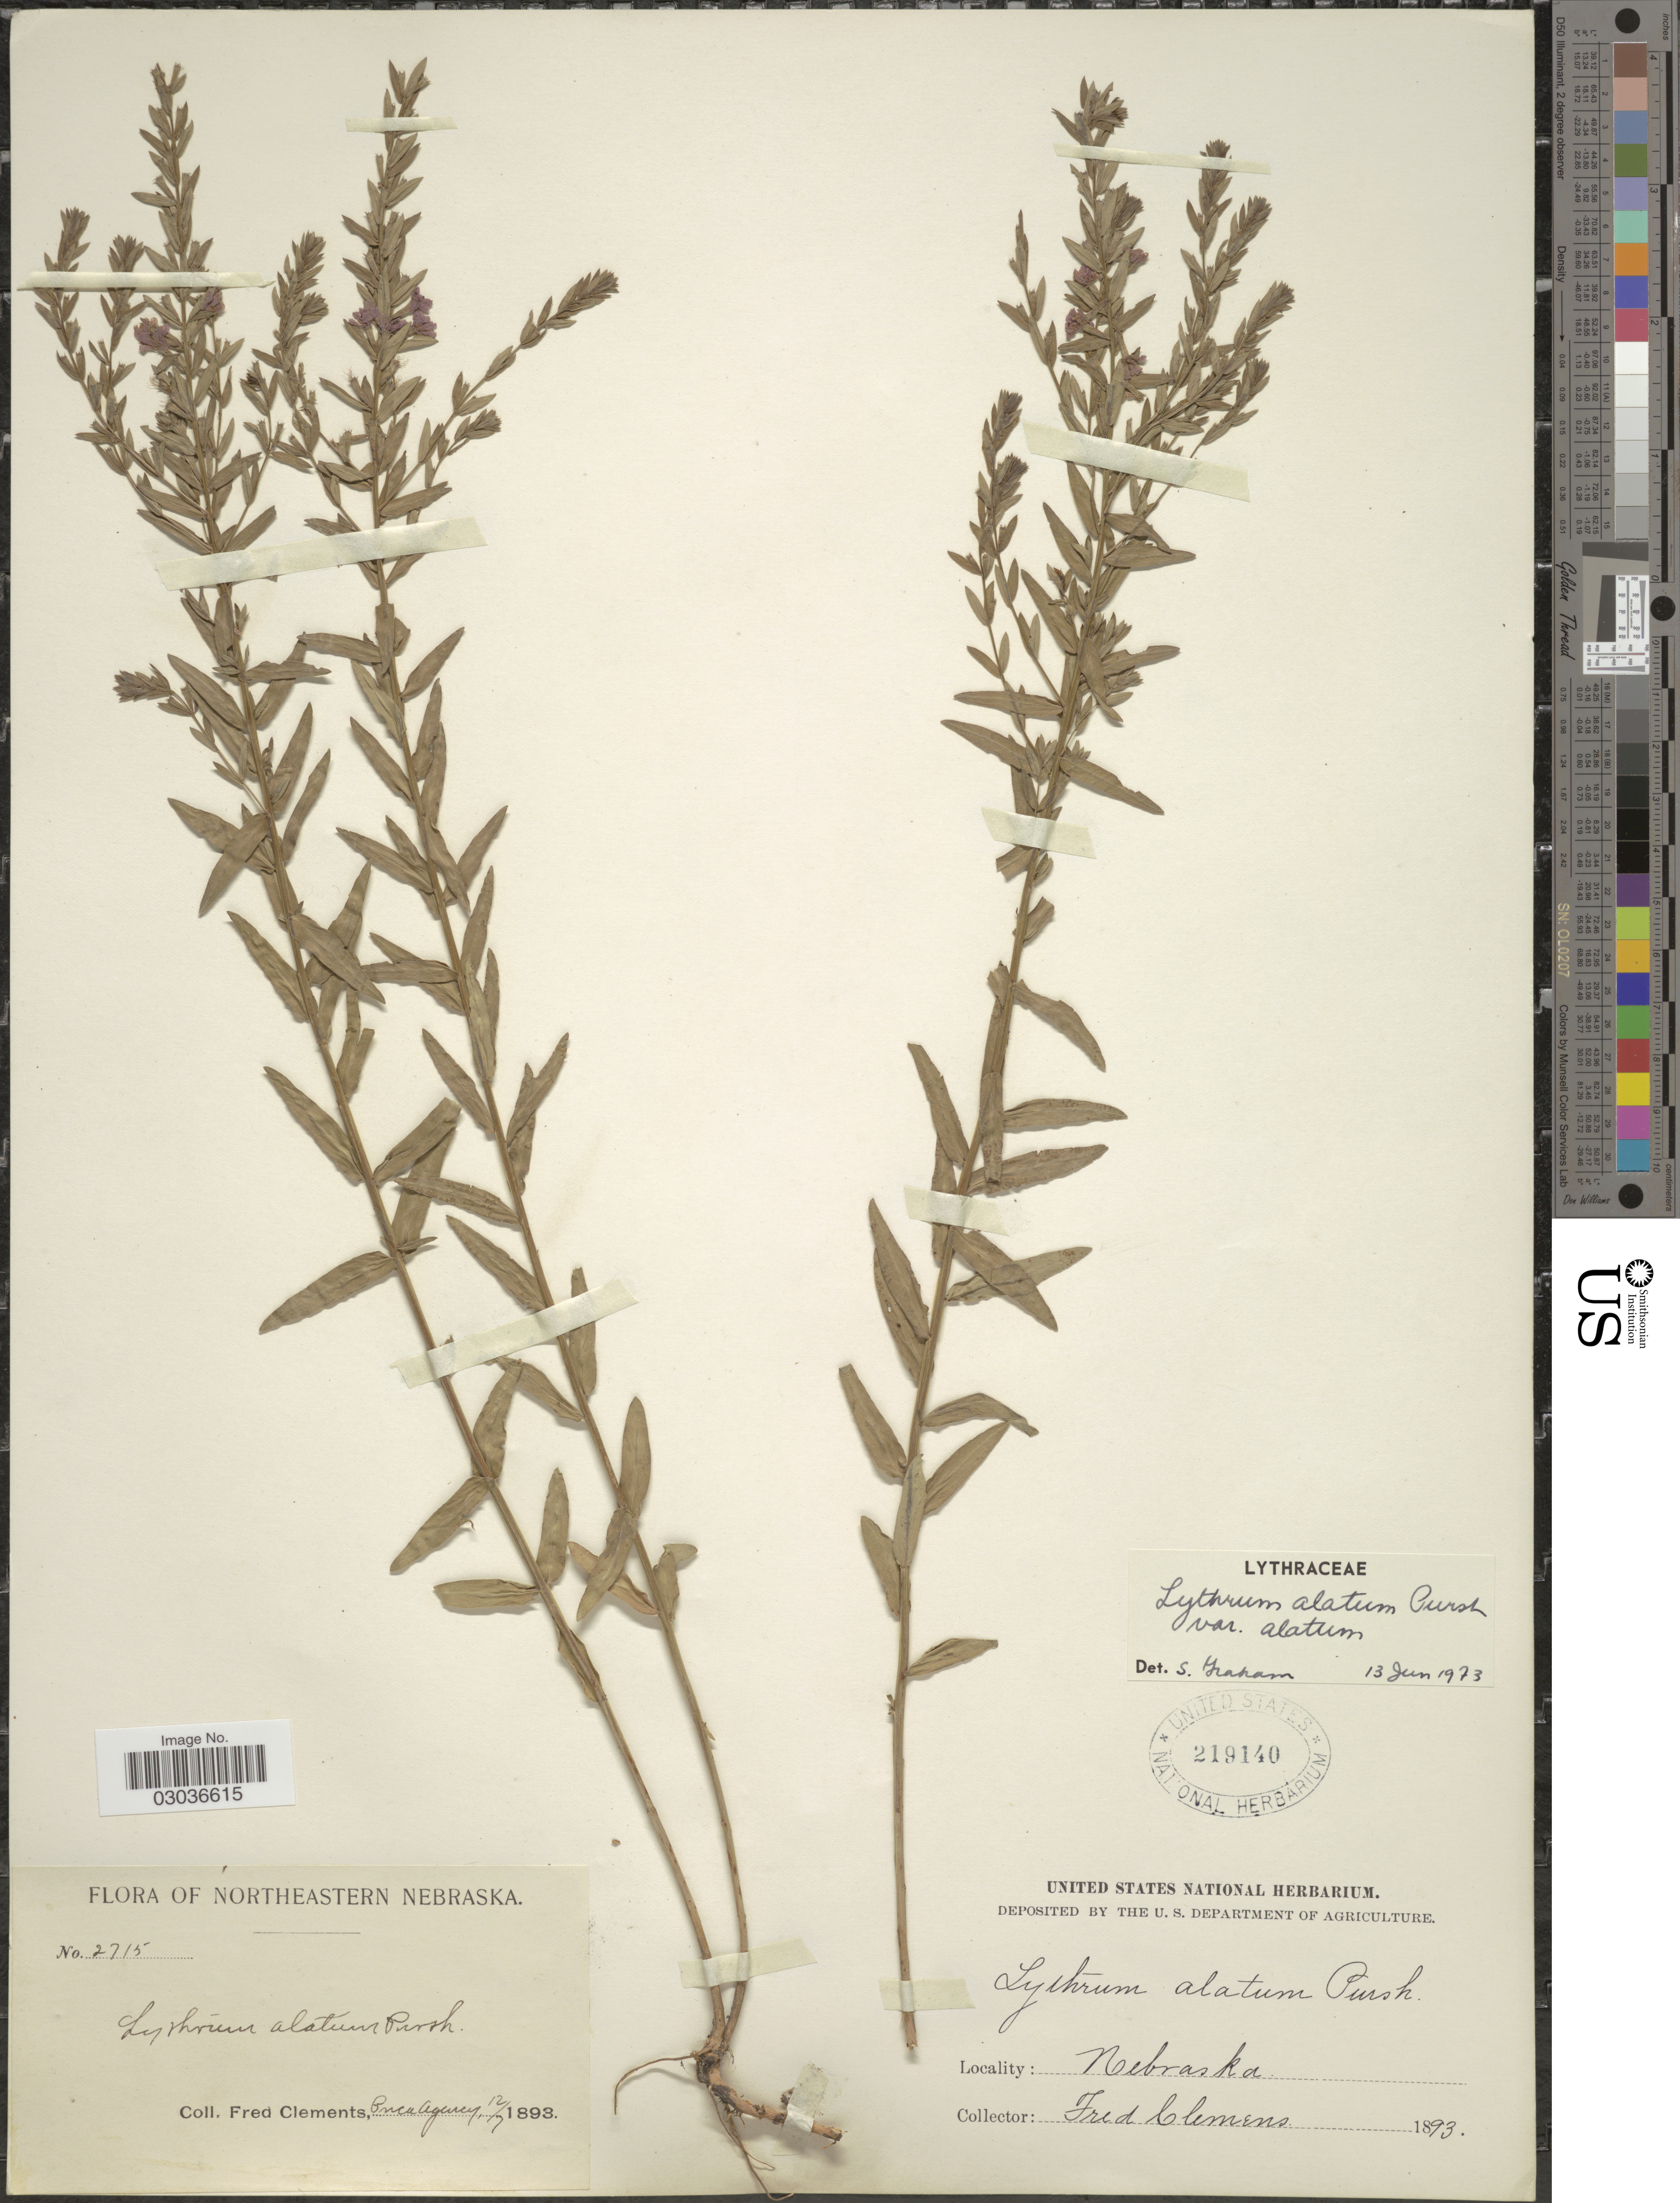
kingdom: Plantae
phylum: Tracheophyta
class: Magnoliopsida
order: Myrtales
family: Lythraceae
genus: Lythrum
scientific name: Lythrum alatum var. alatum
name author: Pursh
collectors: F. E. Clements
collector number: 2715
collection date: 1893-12-07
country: United States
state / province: Nebraska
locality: Northeastern Nebraska.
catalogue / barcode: US 219140